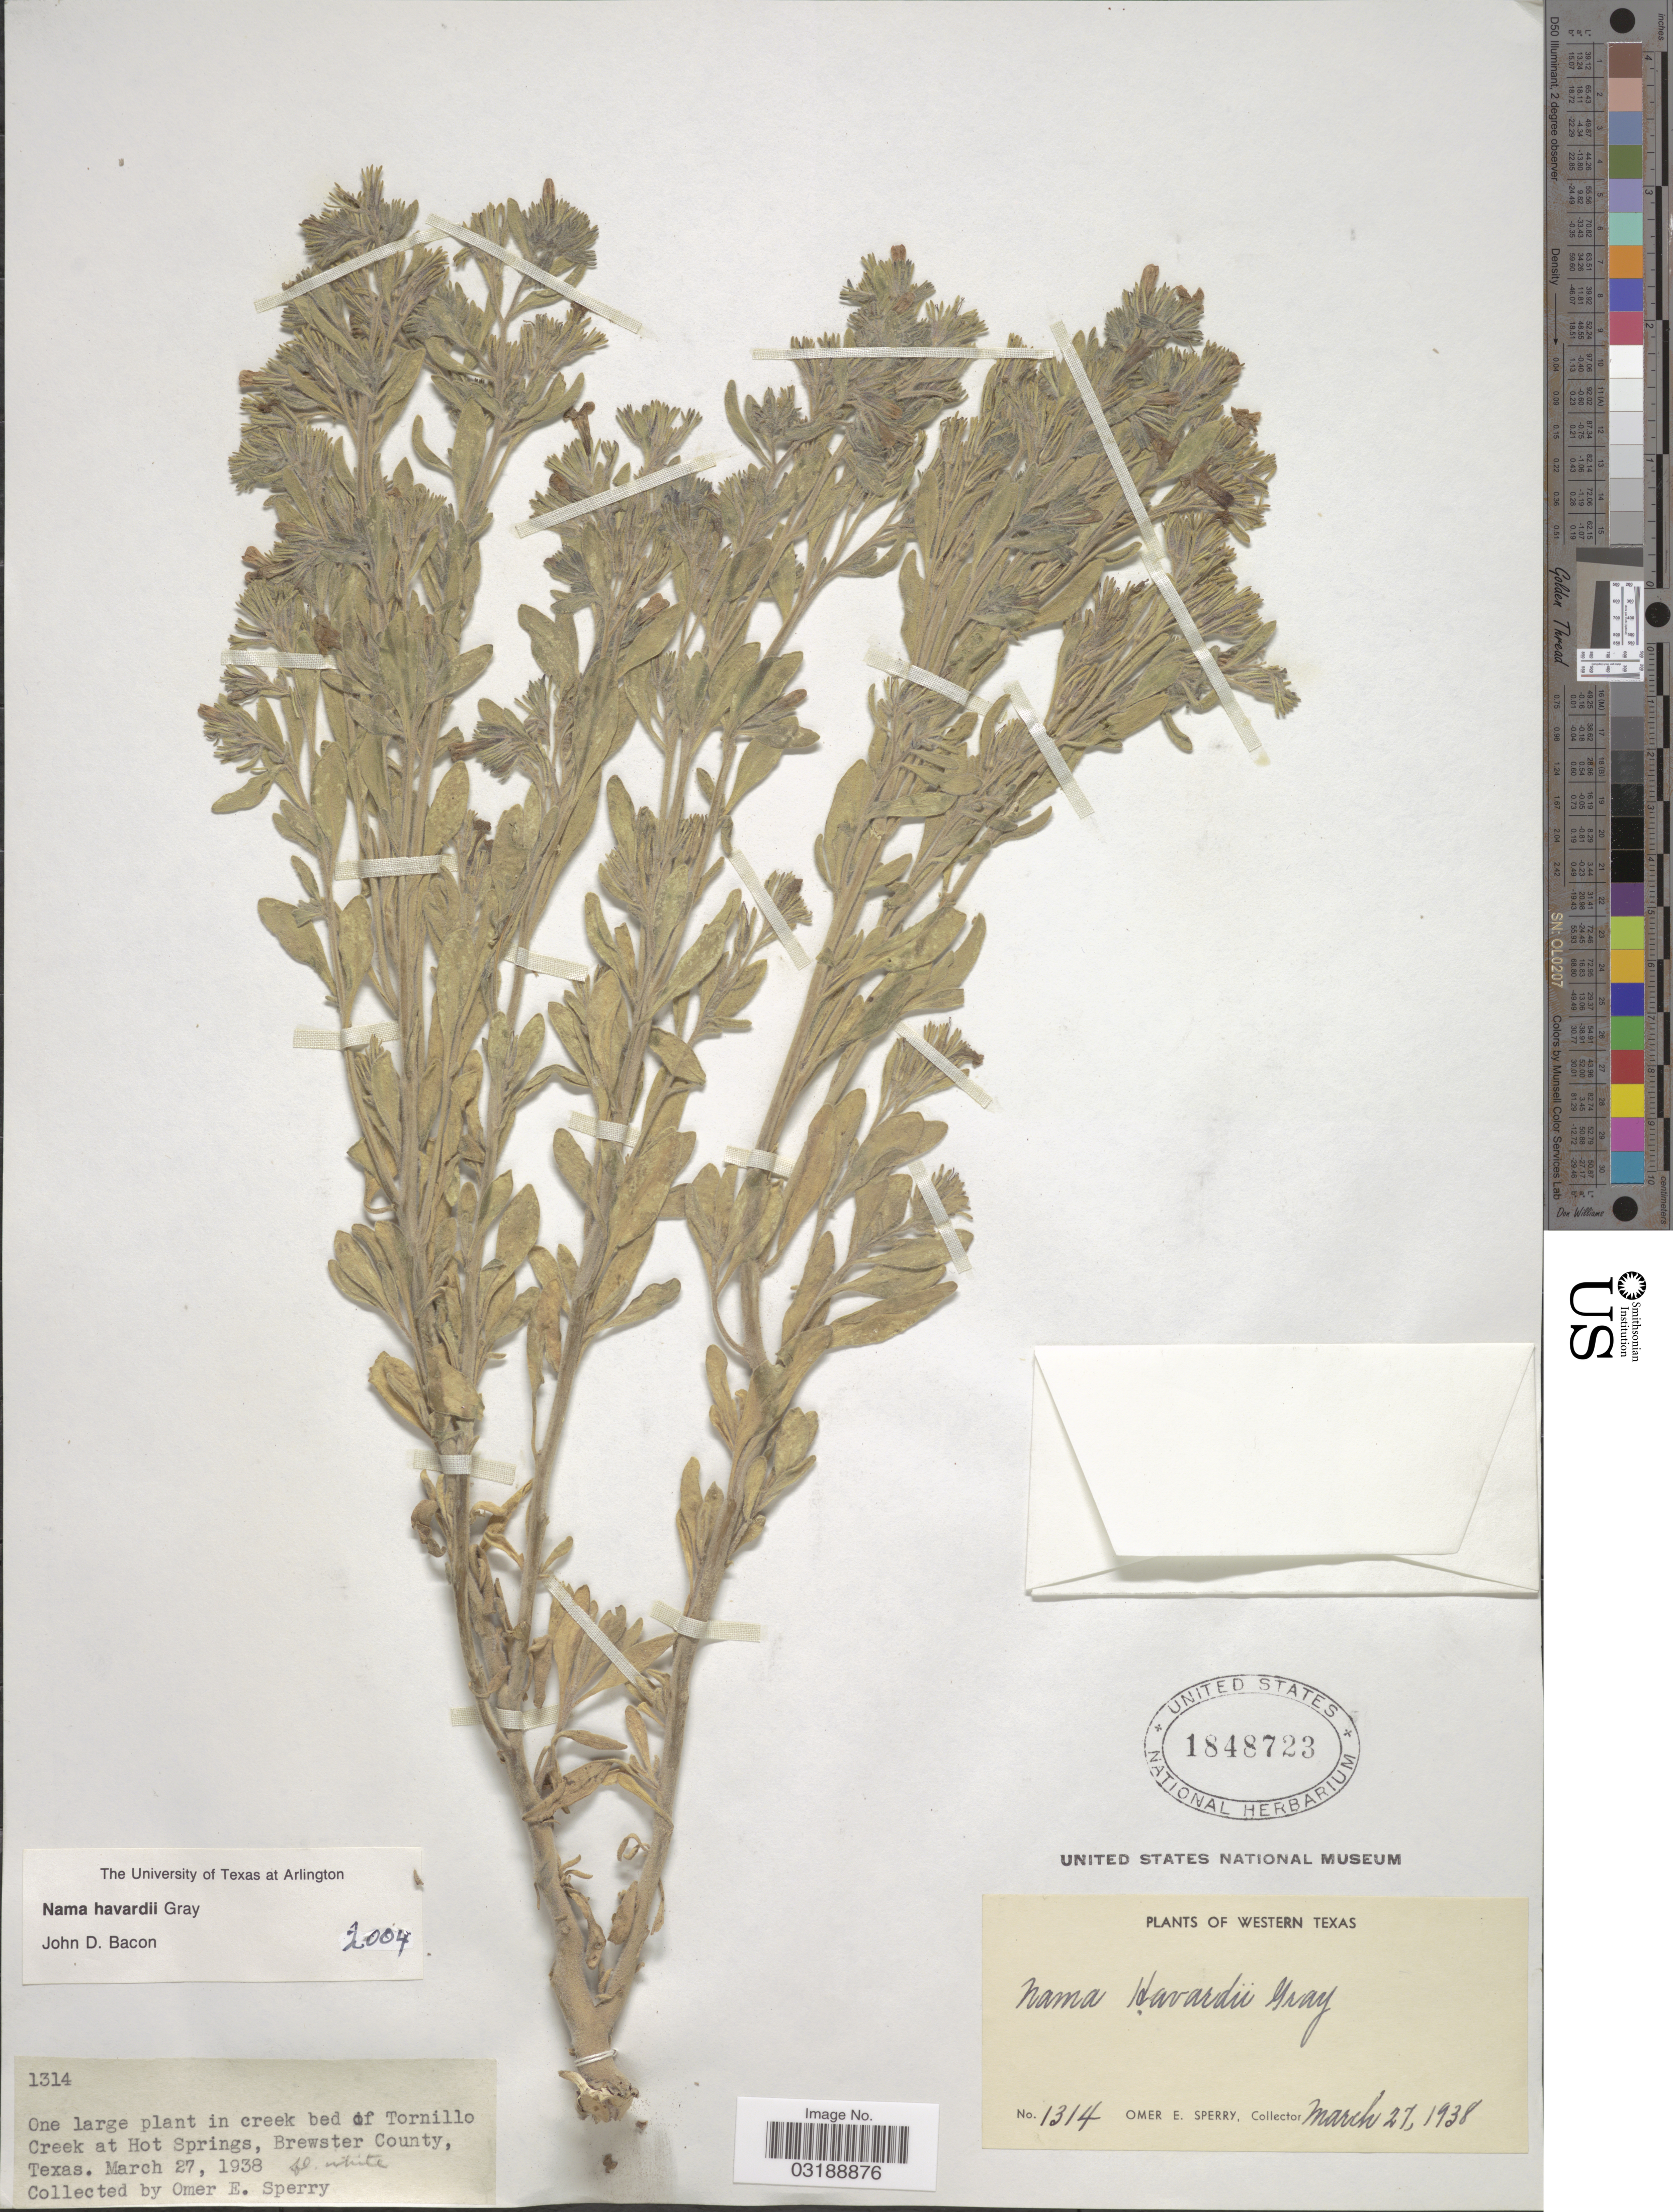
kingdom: Plantae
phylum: Tracheophyta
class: Magnoliopsida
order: Boraginales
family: Namaceae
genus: Nama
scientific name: Nama havardii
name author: A. Gray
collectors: O. E. Sperry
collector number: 1314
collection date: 1938-03-27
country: United States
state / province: Texas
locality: Western Texas, in creek bed of Tornillo Creek at Hot Springs, Brewster County.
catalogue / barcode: US 1848723